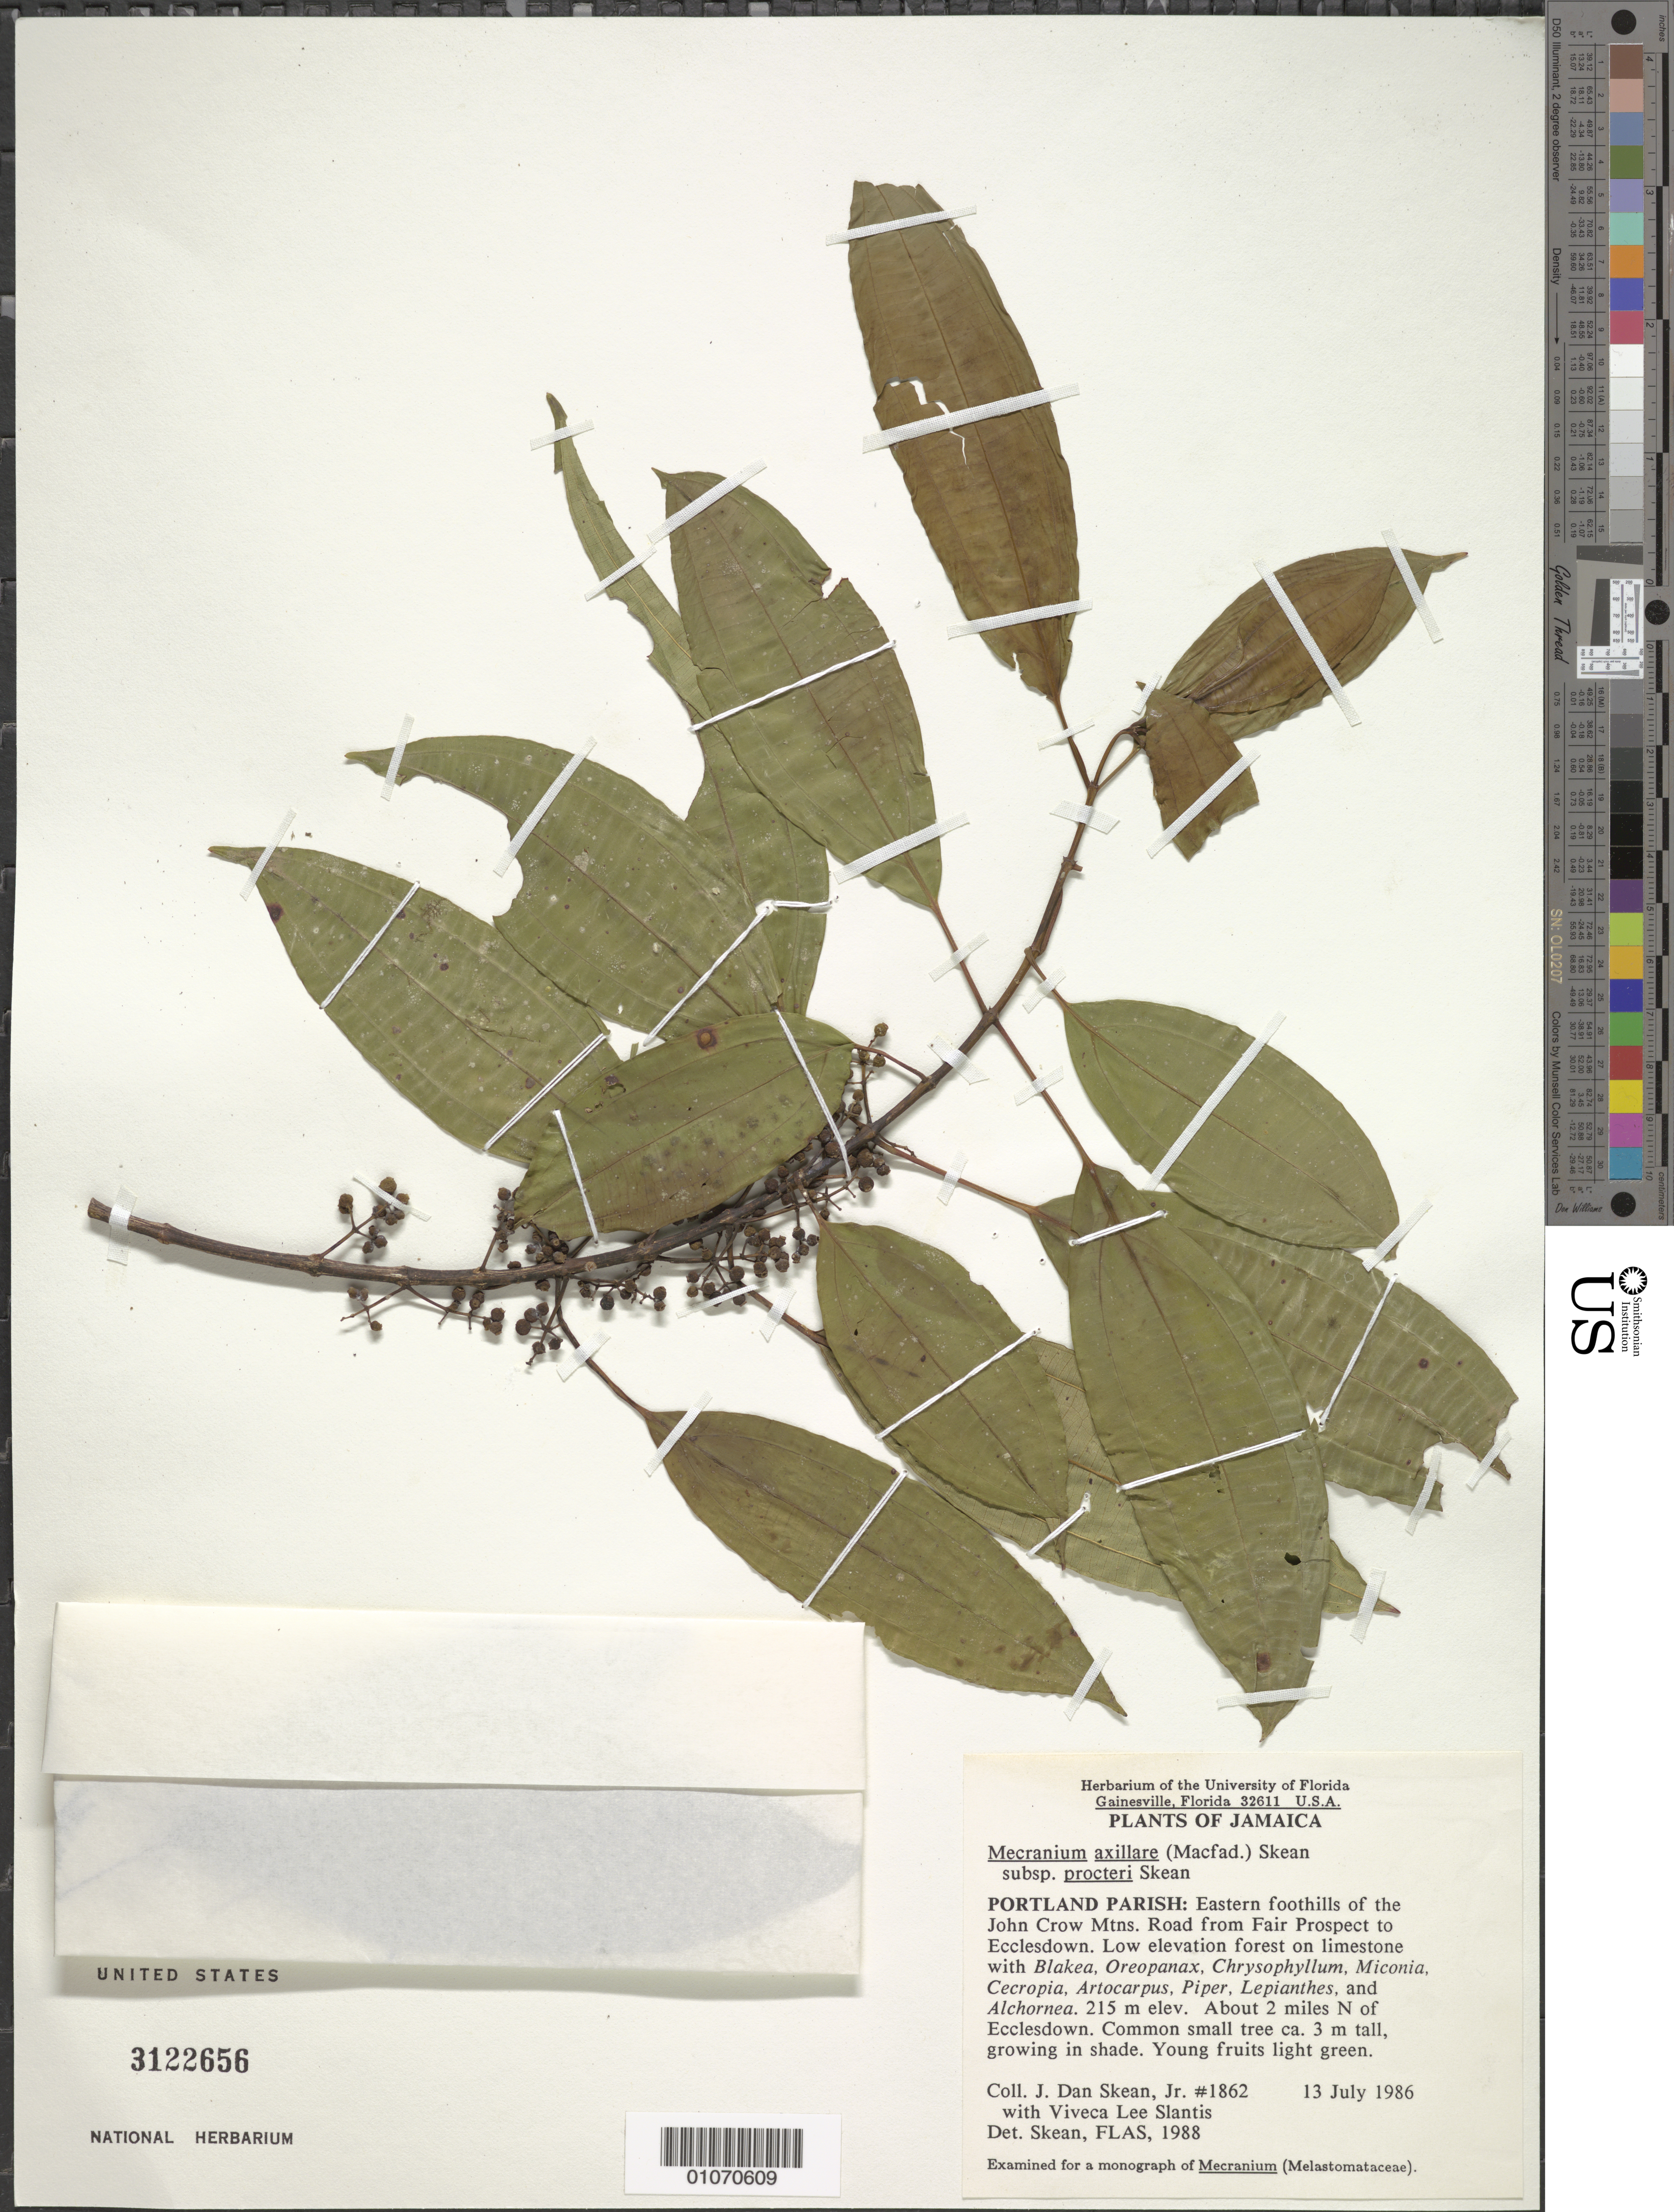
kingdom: Plantae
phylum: Tracheophyta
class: Magnoliopsida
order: Myrtales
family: Melastomataceae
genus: Mecranium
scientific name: Mecranium axillare subsp. procteri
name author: Skean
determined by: Skean, J. D., Jr.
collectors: J. D. Skean & V. Slantis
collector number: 1862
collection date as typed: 13 Jul 1986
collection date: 1986-07-13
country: Jamaica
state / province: Portland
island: Jamaica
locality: John Crow Mtns., eastern foothills; road from Fair Prospect to Ecclesdown; about 2 miles N of Ecclesdown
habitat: Low elevation forest on limestone with Blakea, Oreopanax, Chrysophyllum, Miconia, Cecropia, Artocarpus, piper, Lepianthes and Alchornea. Growing in shade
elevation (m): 215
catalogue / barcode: US 3122656